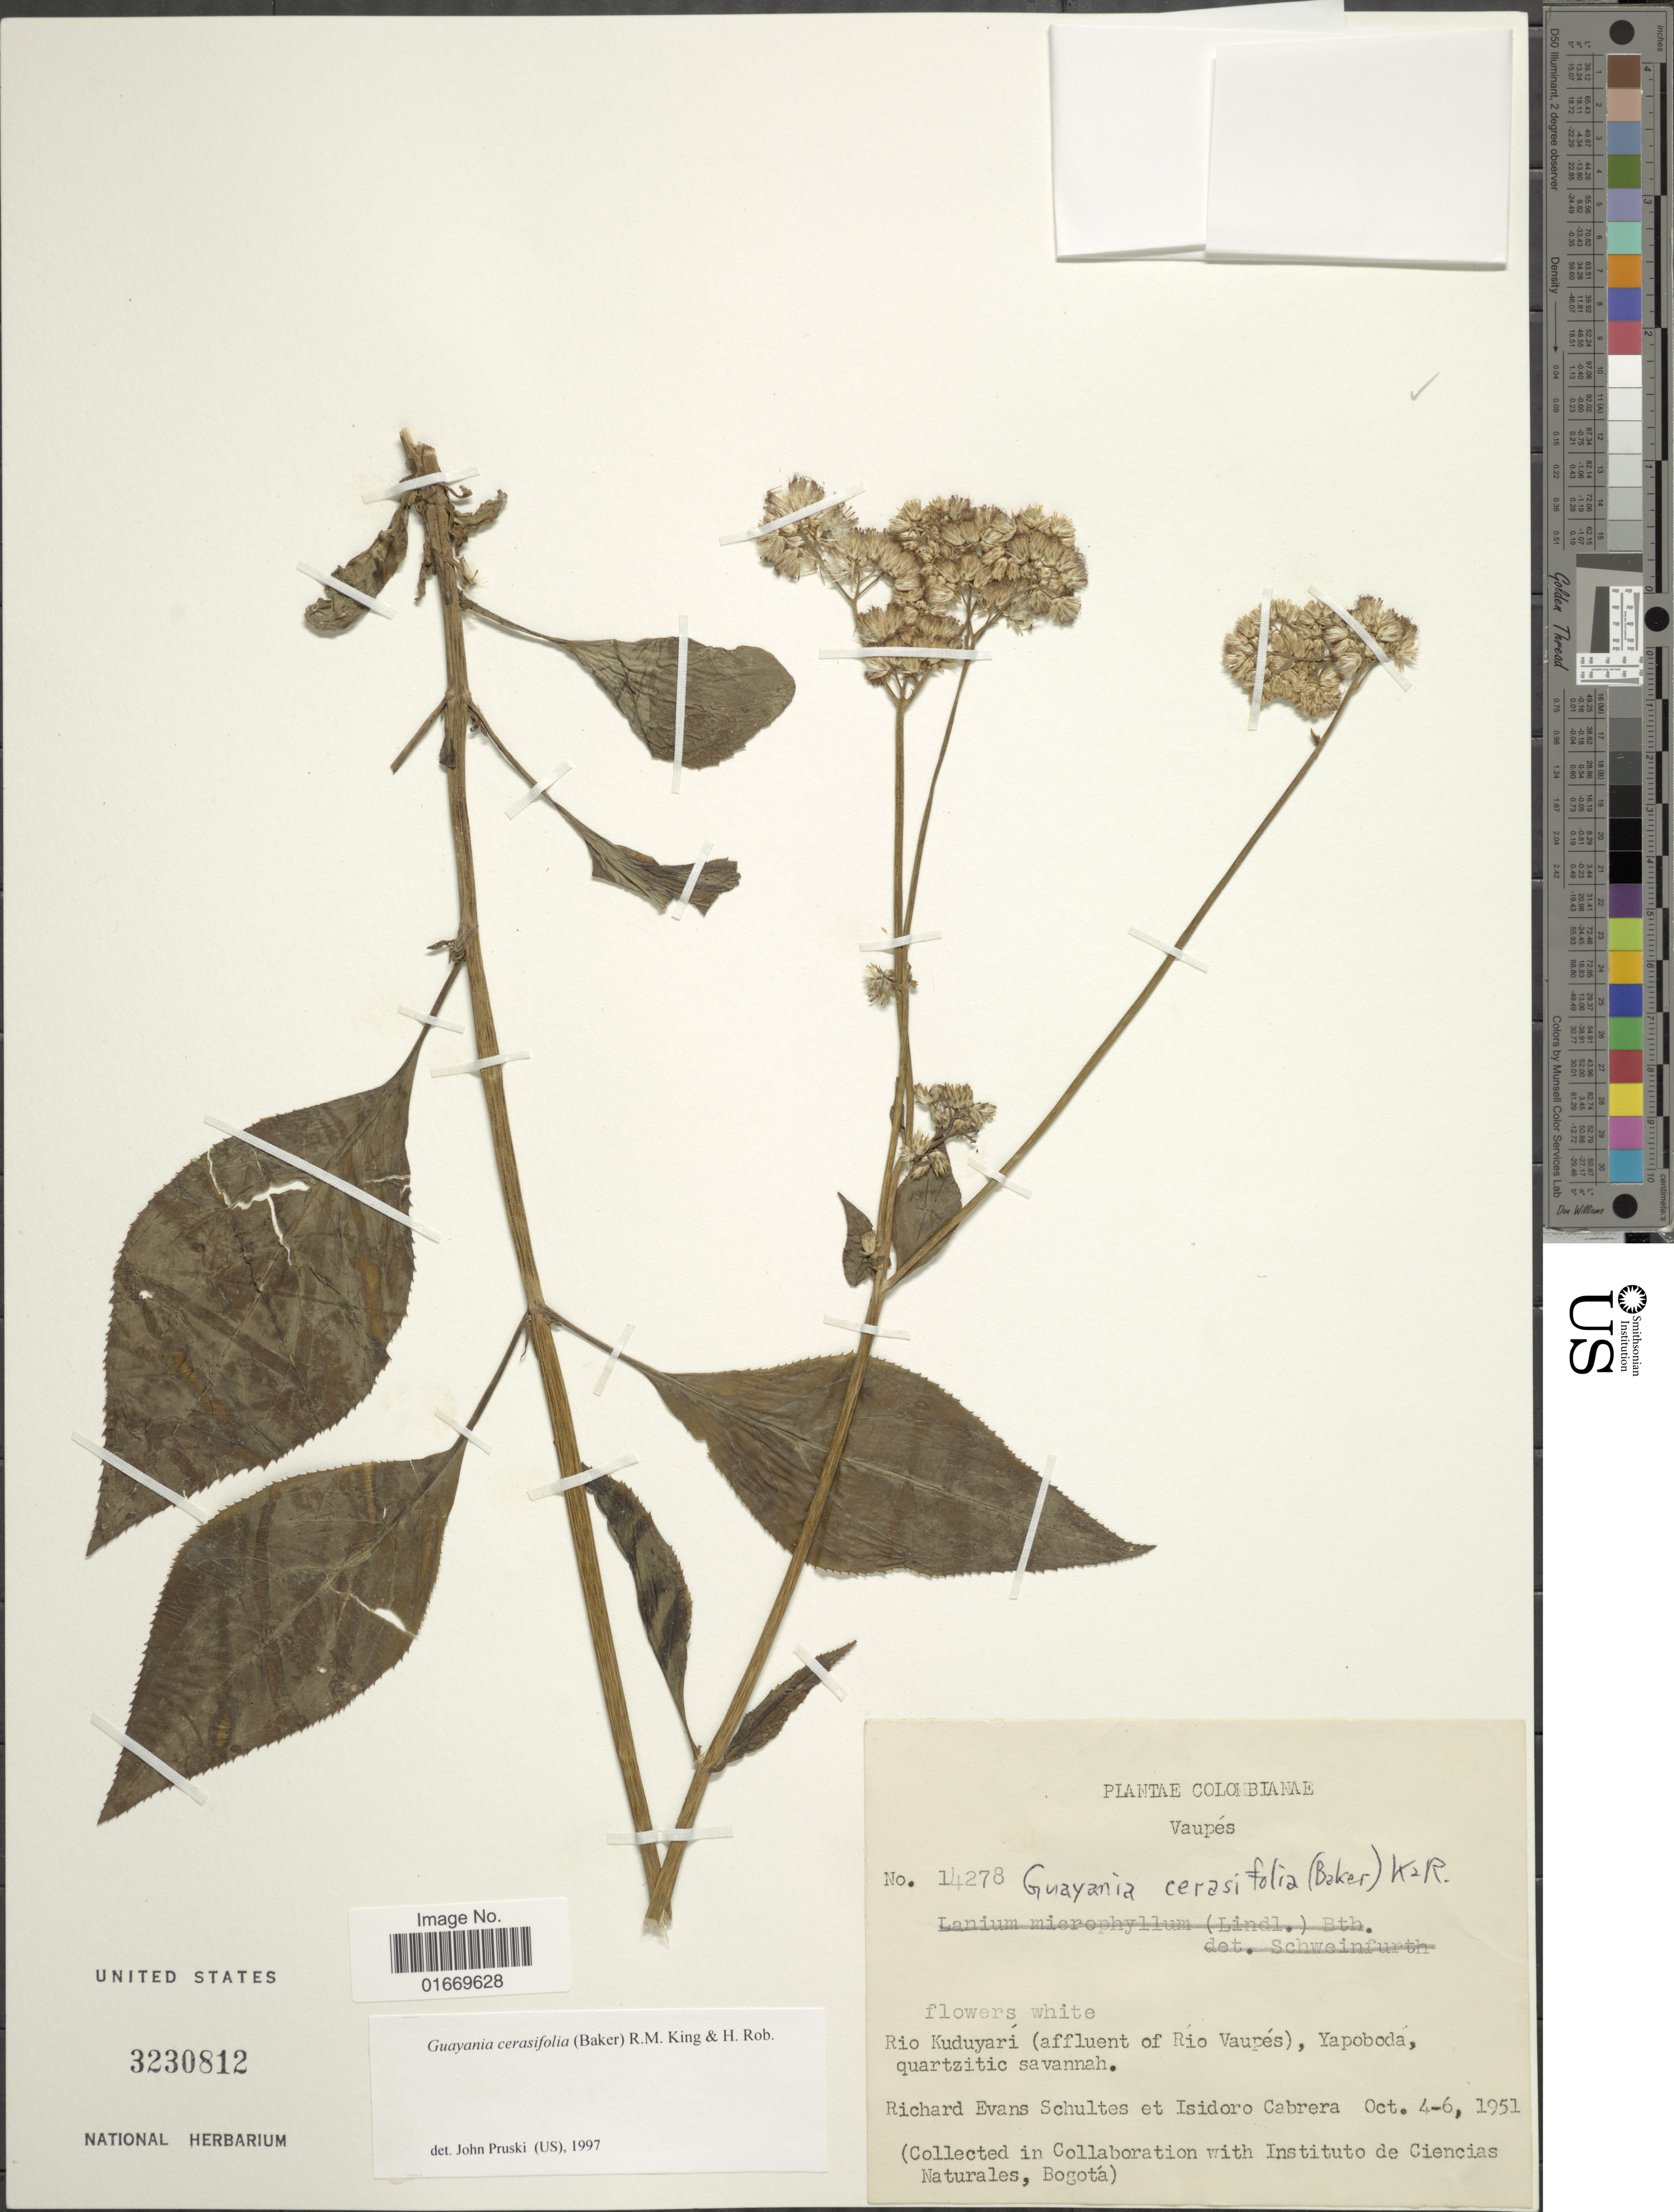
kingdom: Plantae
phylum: Tracheophyta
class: Magnoliopsida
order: Asterales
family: Asteraceae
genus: Guayania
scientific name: Guayania cerasifolia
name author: (Sch. Bip. ex Baker) R.M. King & H. Rob.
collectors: R. E. Schultes & I. Cabrera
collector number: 14278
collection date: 1951-10-04/1951-10-06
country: Colombia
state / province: Vaupés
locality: Vaupés. Rio Kuduyari (aafluent of Rio Vaupés), Yapoboda,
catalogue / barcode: US 3230812